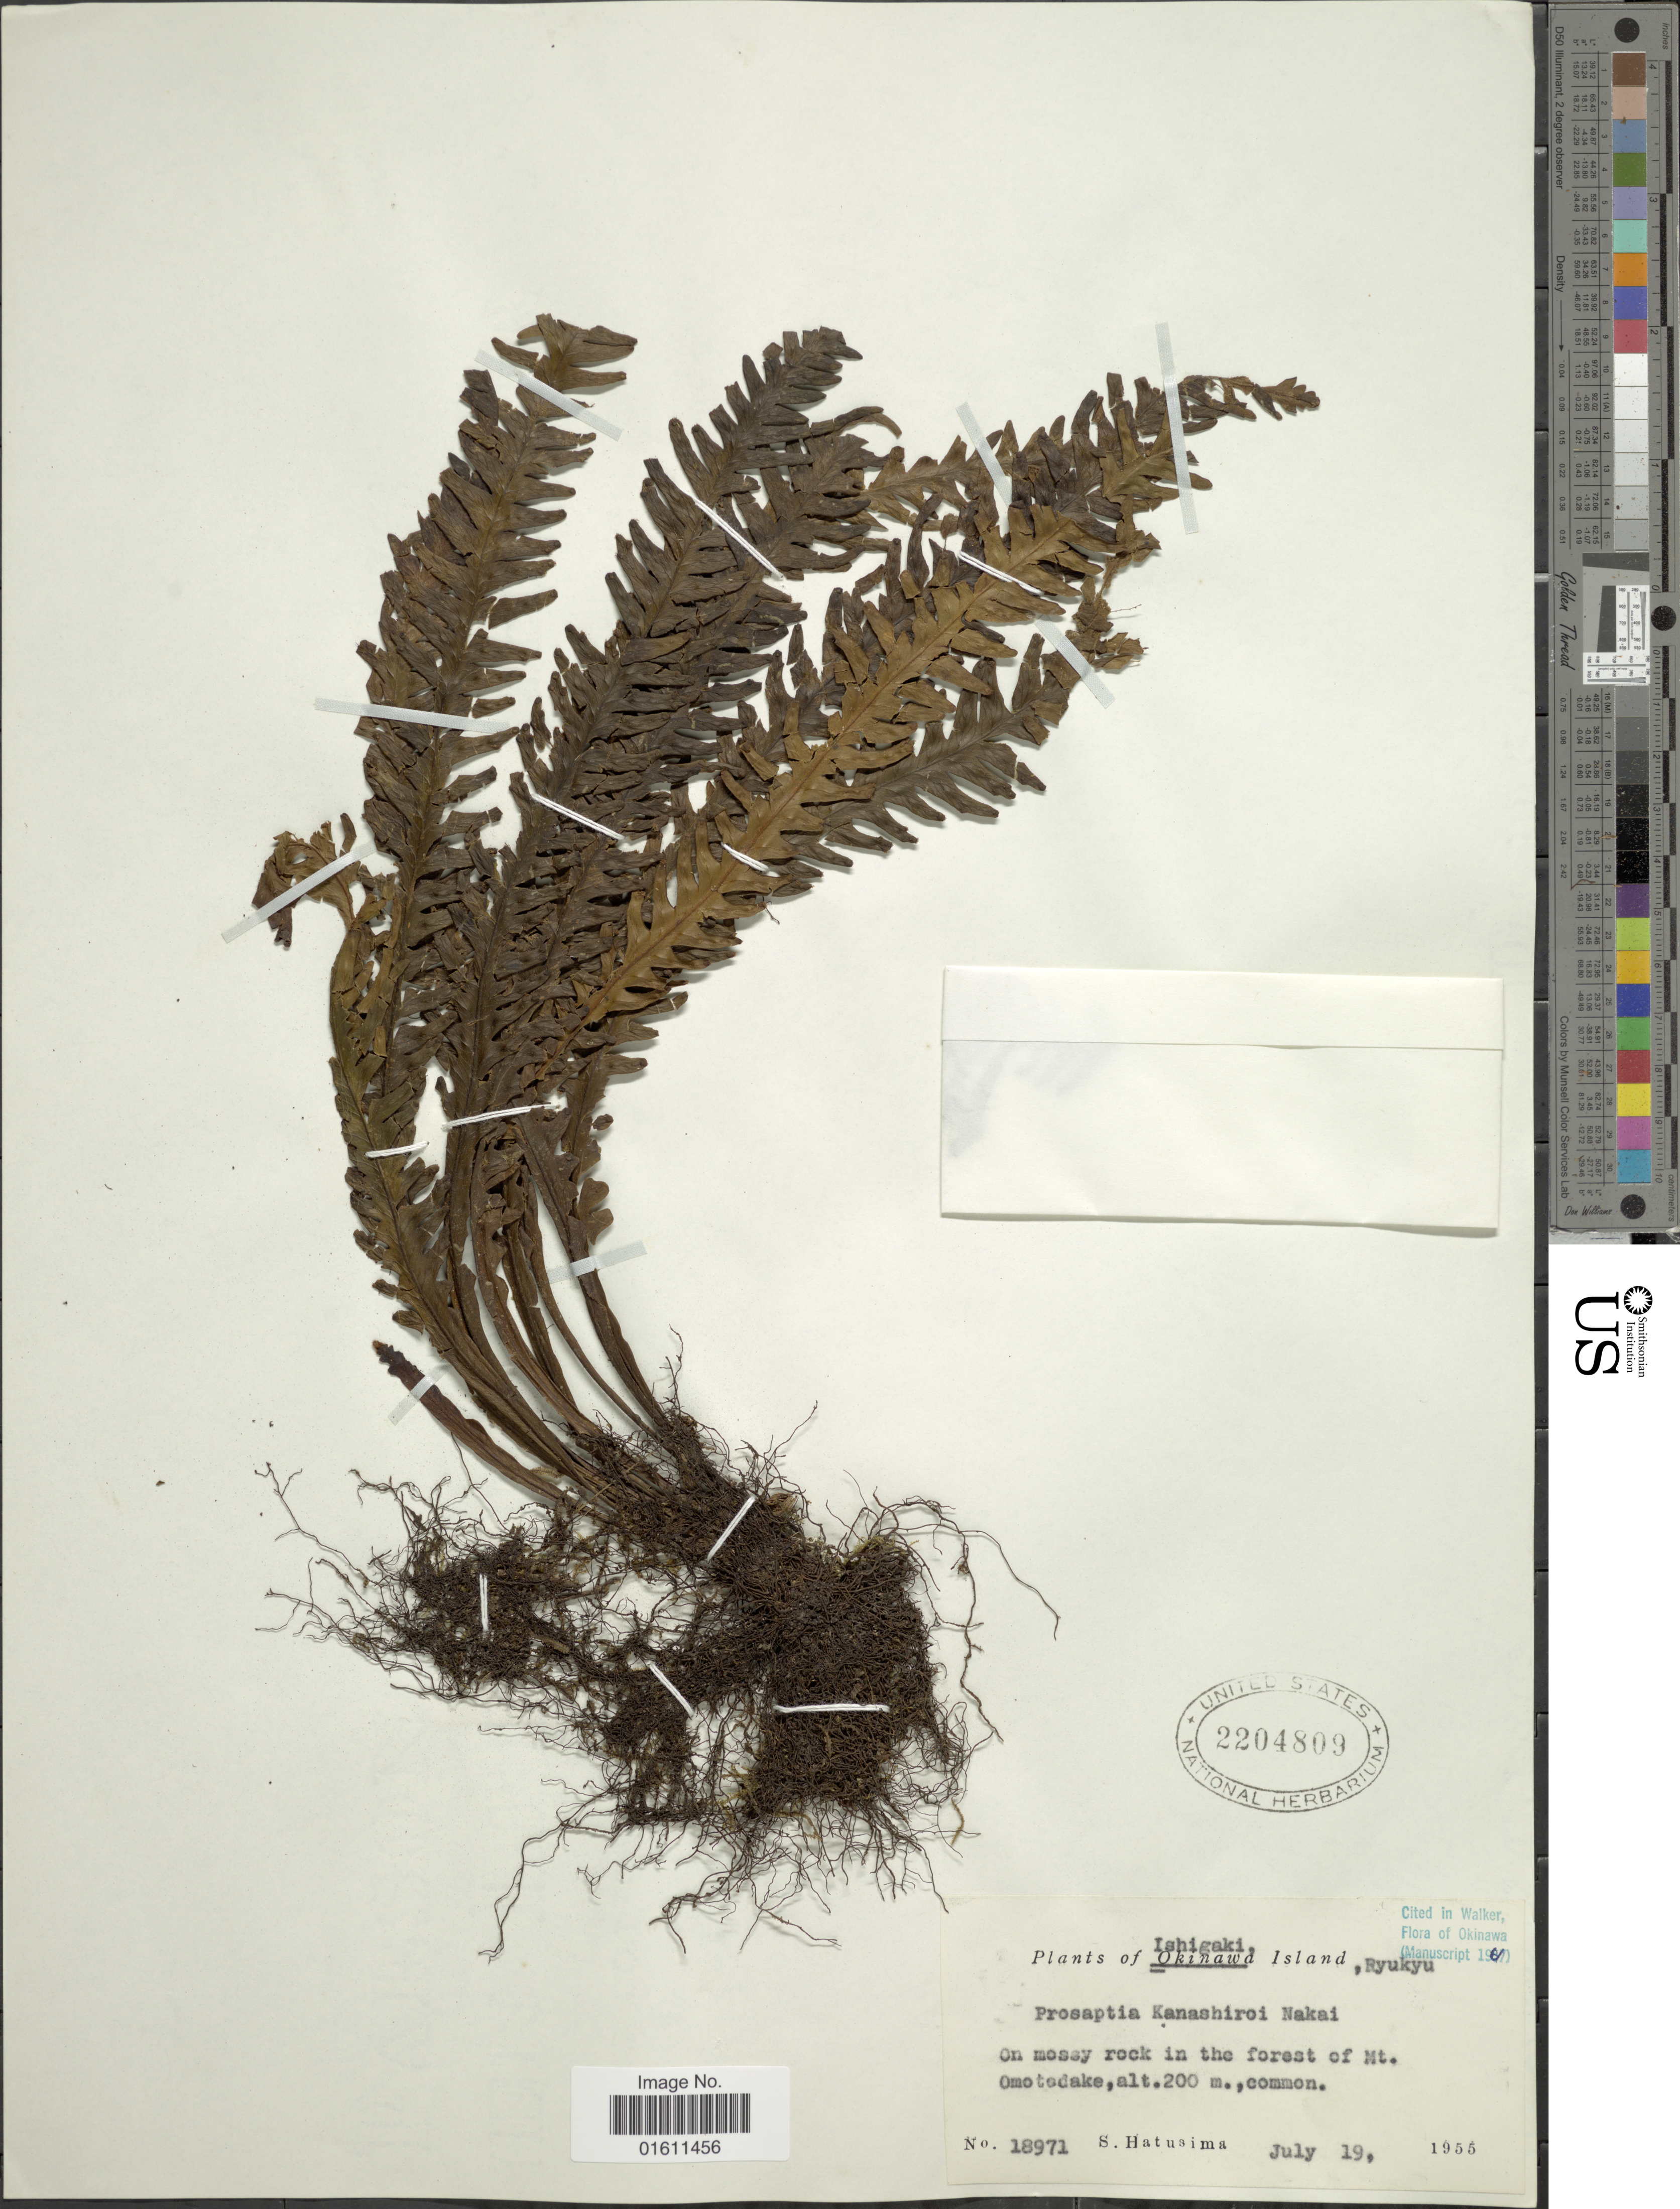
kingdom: Plantae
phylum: Tracheophyta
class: Polypodiopsida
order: Polypodiales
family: Polypodiaceae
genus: Prosaptia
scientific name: Prosaptia kanashiroi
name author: (Hayata) Nakai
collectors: S. Hatusima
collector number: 18971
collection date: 1955-07-19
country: Japan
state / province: Okinawa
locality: Ishigaki Island, Ryukyu, Mt. Omotodake.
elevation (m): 200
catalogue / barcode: US 2204809